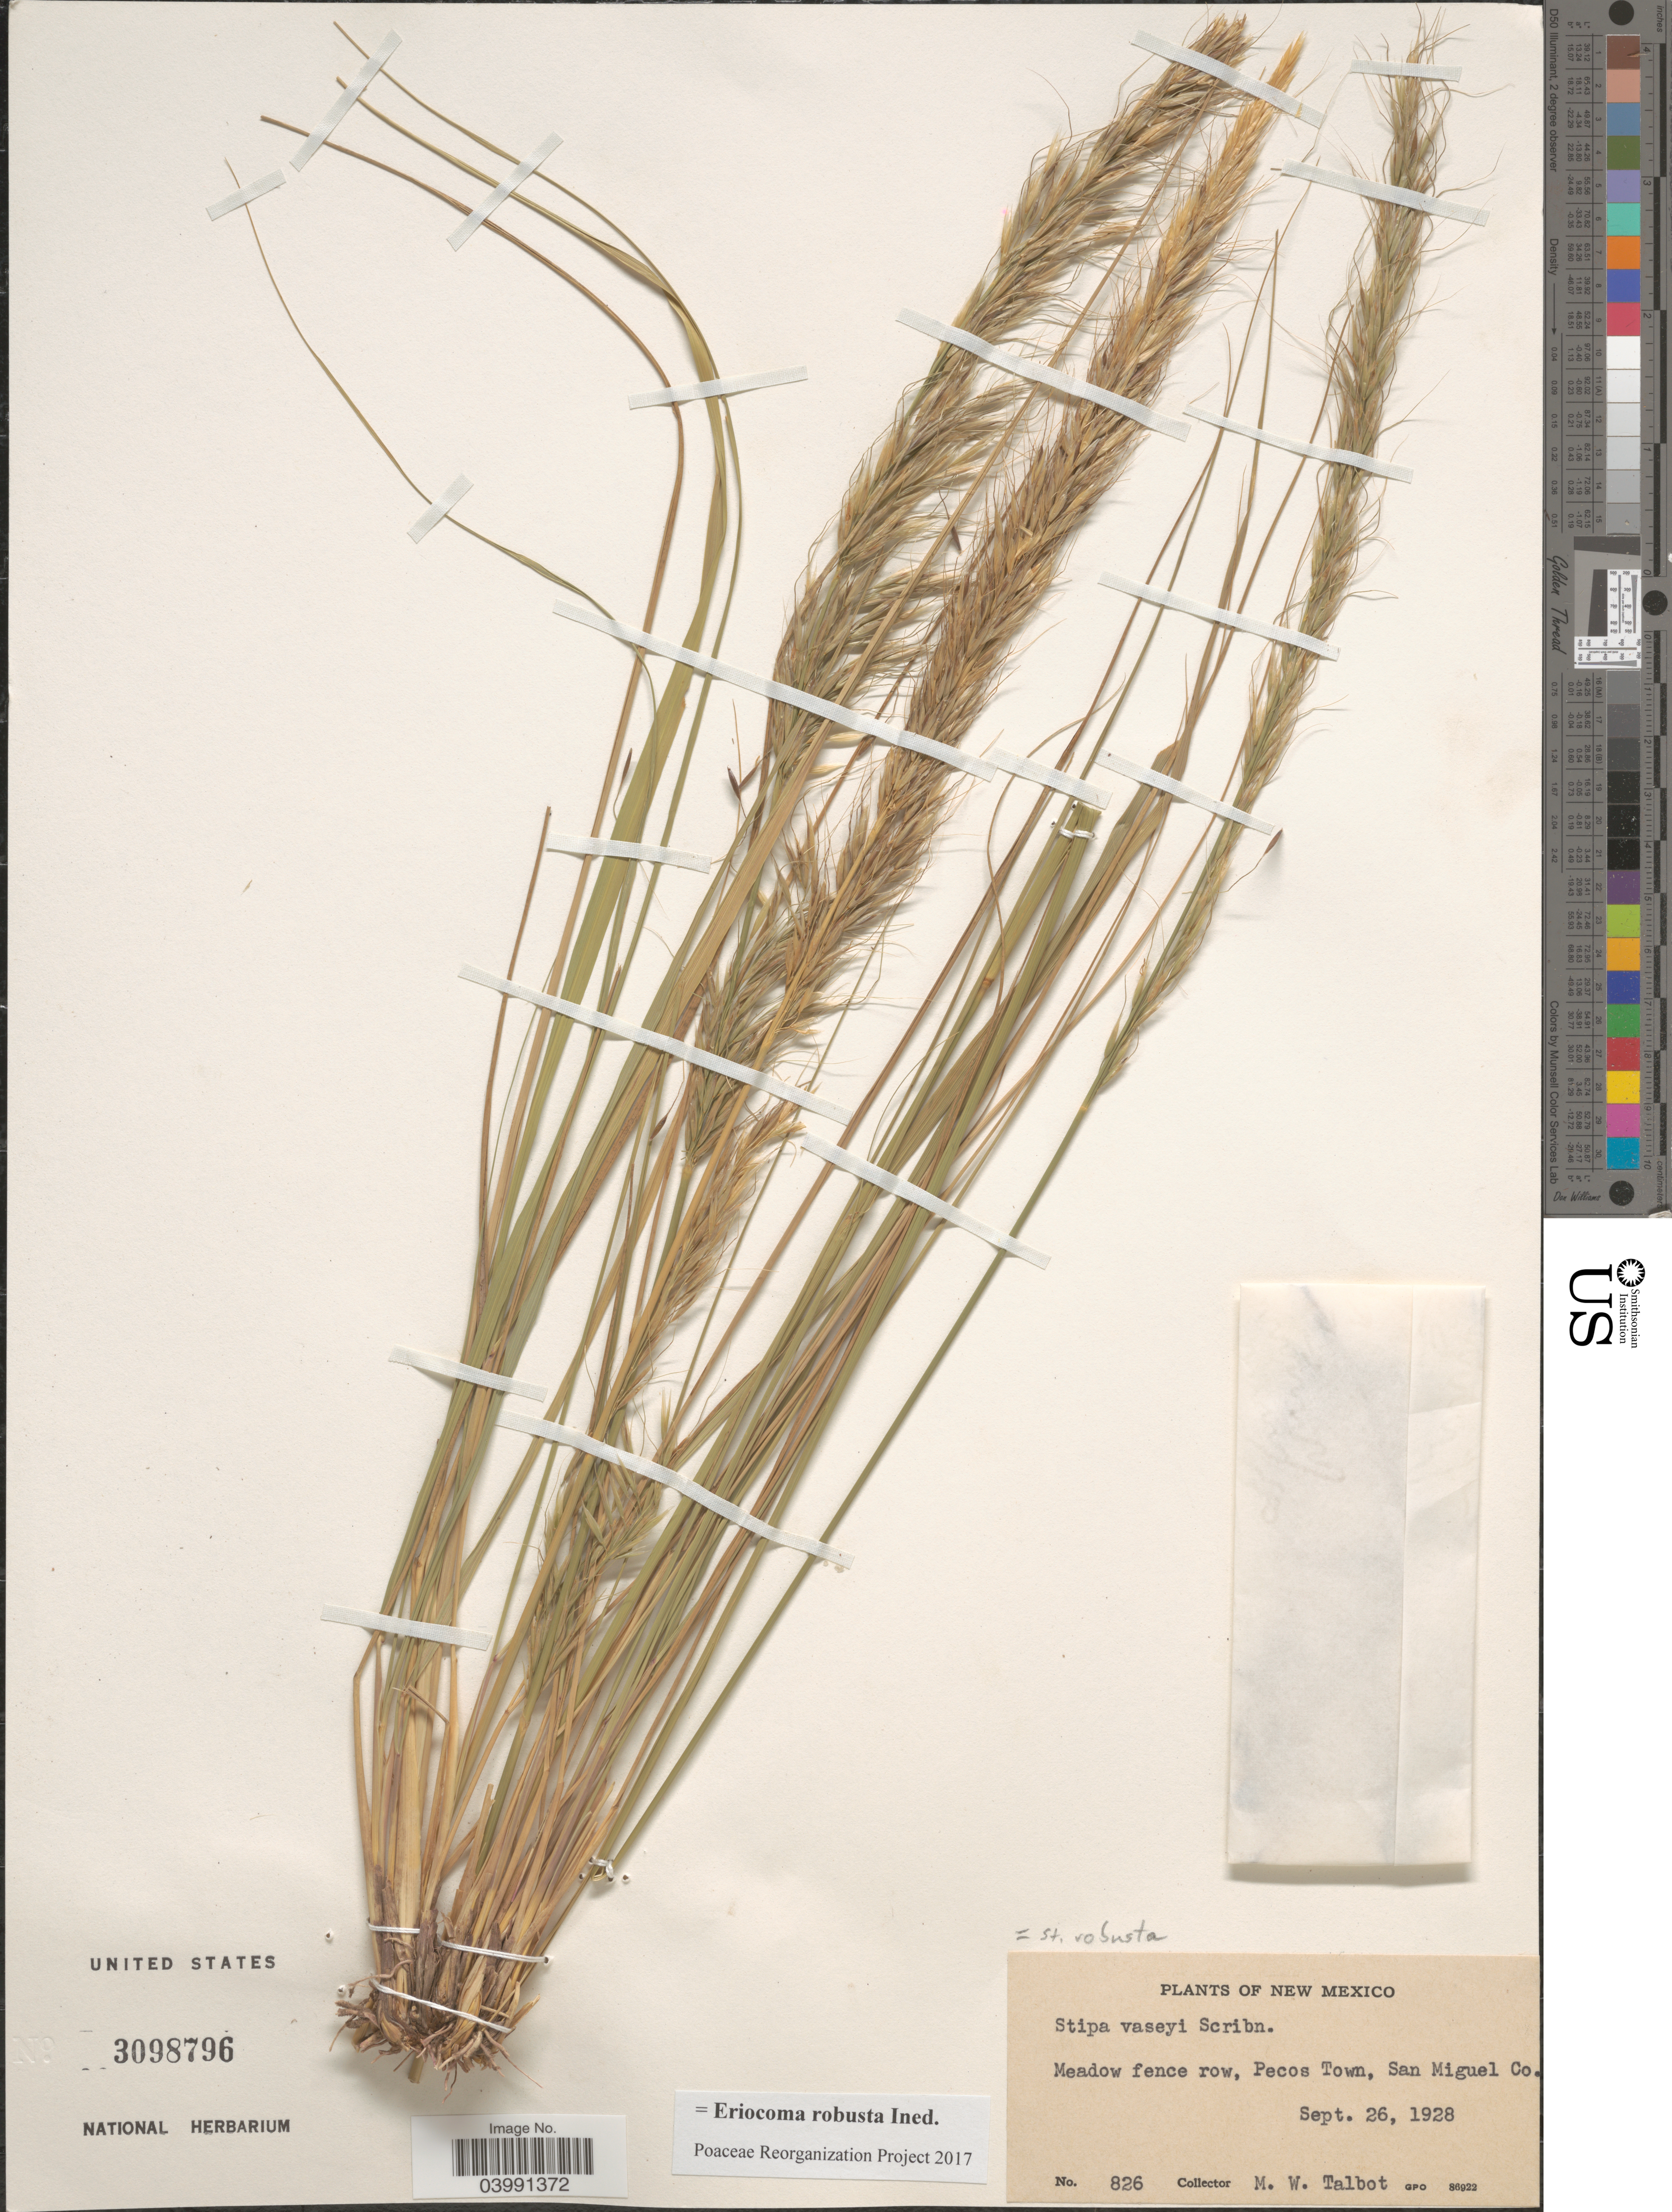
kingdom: Plantae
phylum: Tracheophyta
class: Liliopsida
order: Poales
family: Poaceae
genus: Eriocoma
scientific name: Eriocoma robusta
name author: (Vasey) Romasch.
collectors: M. Talbot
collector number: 826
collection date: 1928-09-26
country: United States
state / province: New Mexico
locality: Meadow fence row, Pecos Town, San Miguel Co.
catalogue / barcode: US 3098796